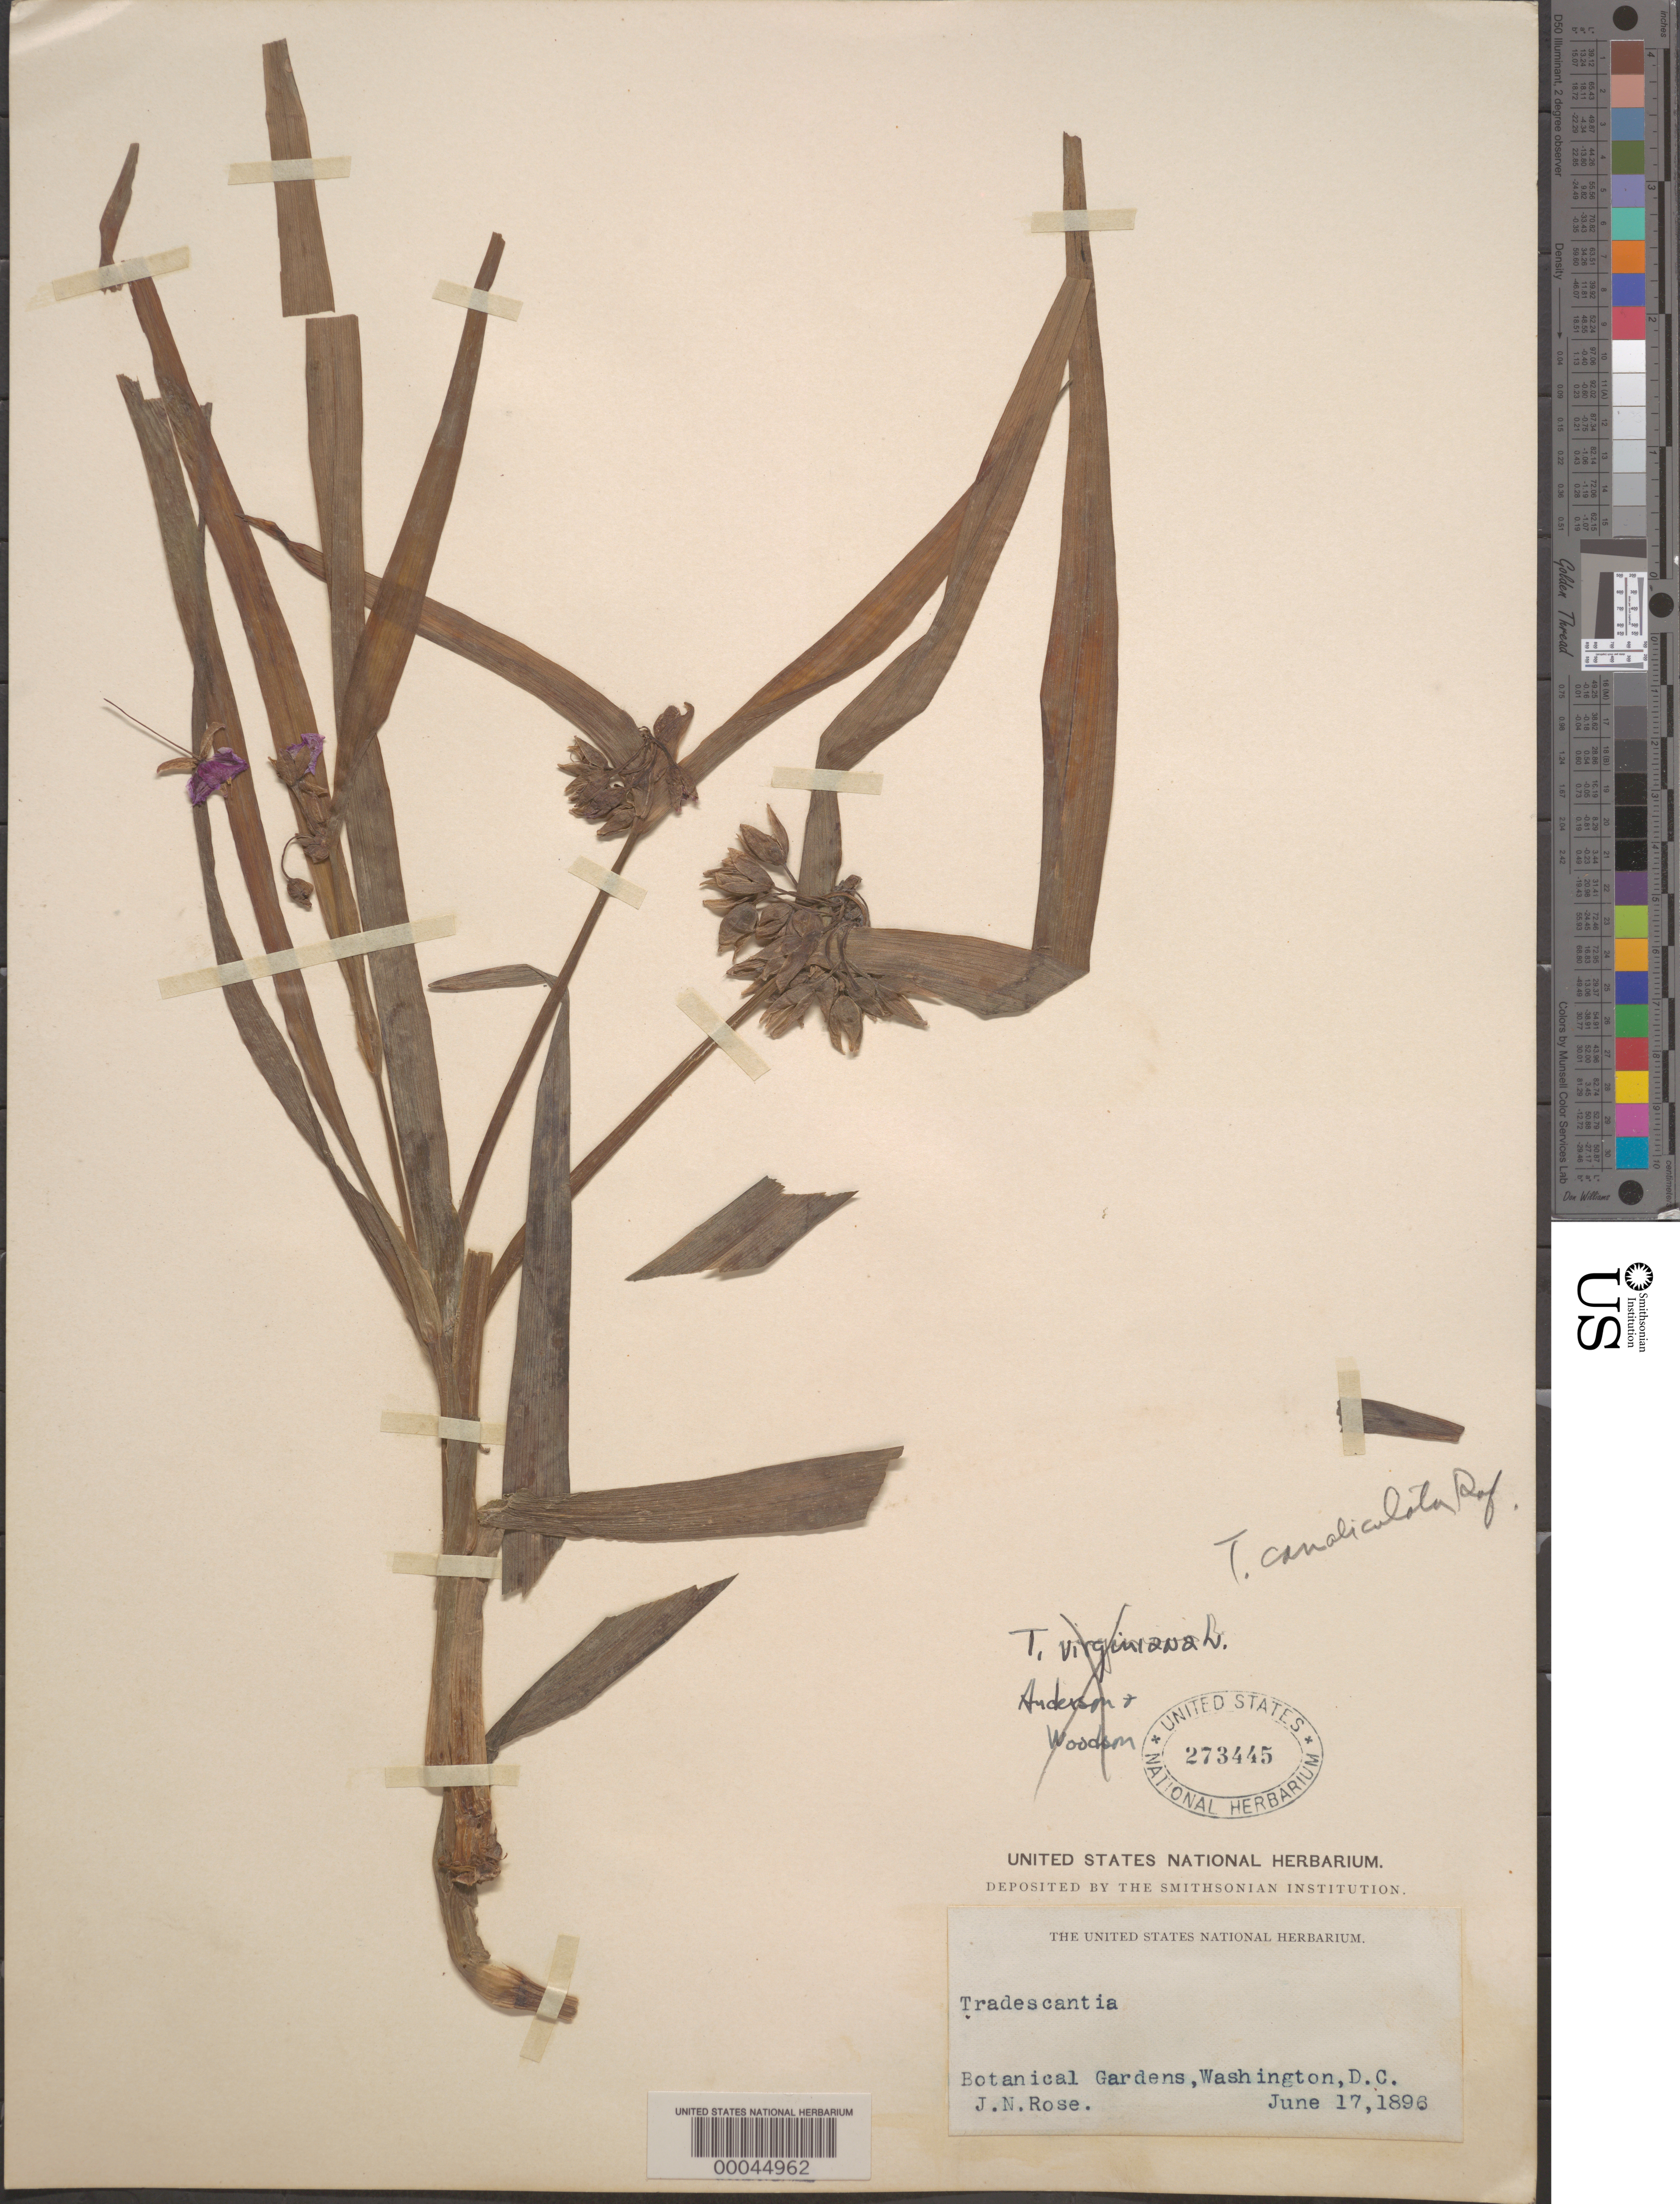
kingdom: Plantae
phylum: Tracheophyta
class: Liliopsida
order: Commelinales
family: Commelinaceae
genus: Tradescantia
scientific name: Tradescantia virginiana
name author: L.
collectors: J. N. Rose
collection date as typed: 17 Jun 1896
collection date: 1896-06-17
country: United States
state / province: District of Columbia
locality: Botanical Gardens, Washington, D.C.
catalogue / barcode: US 273445